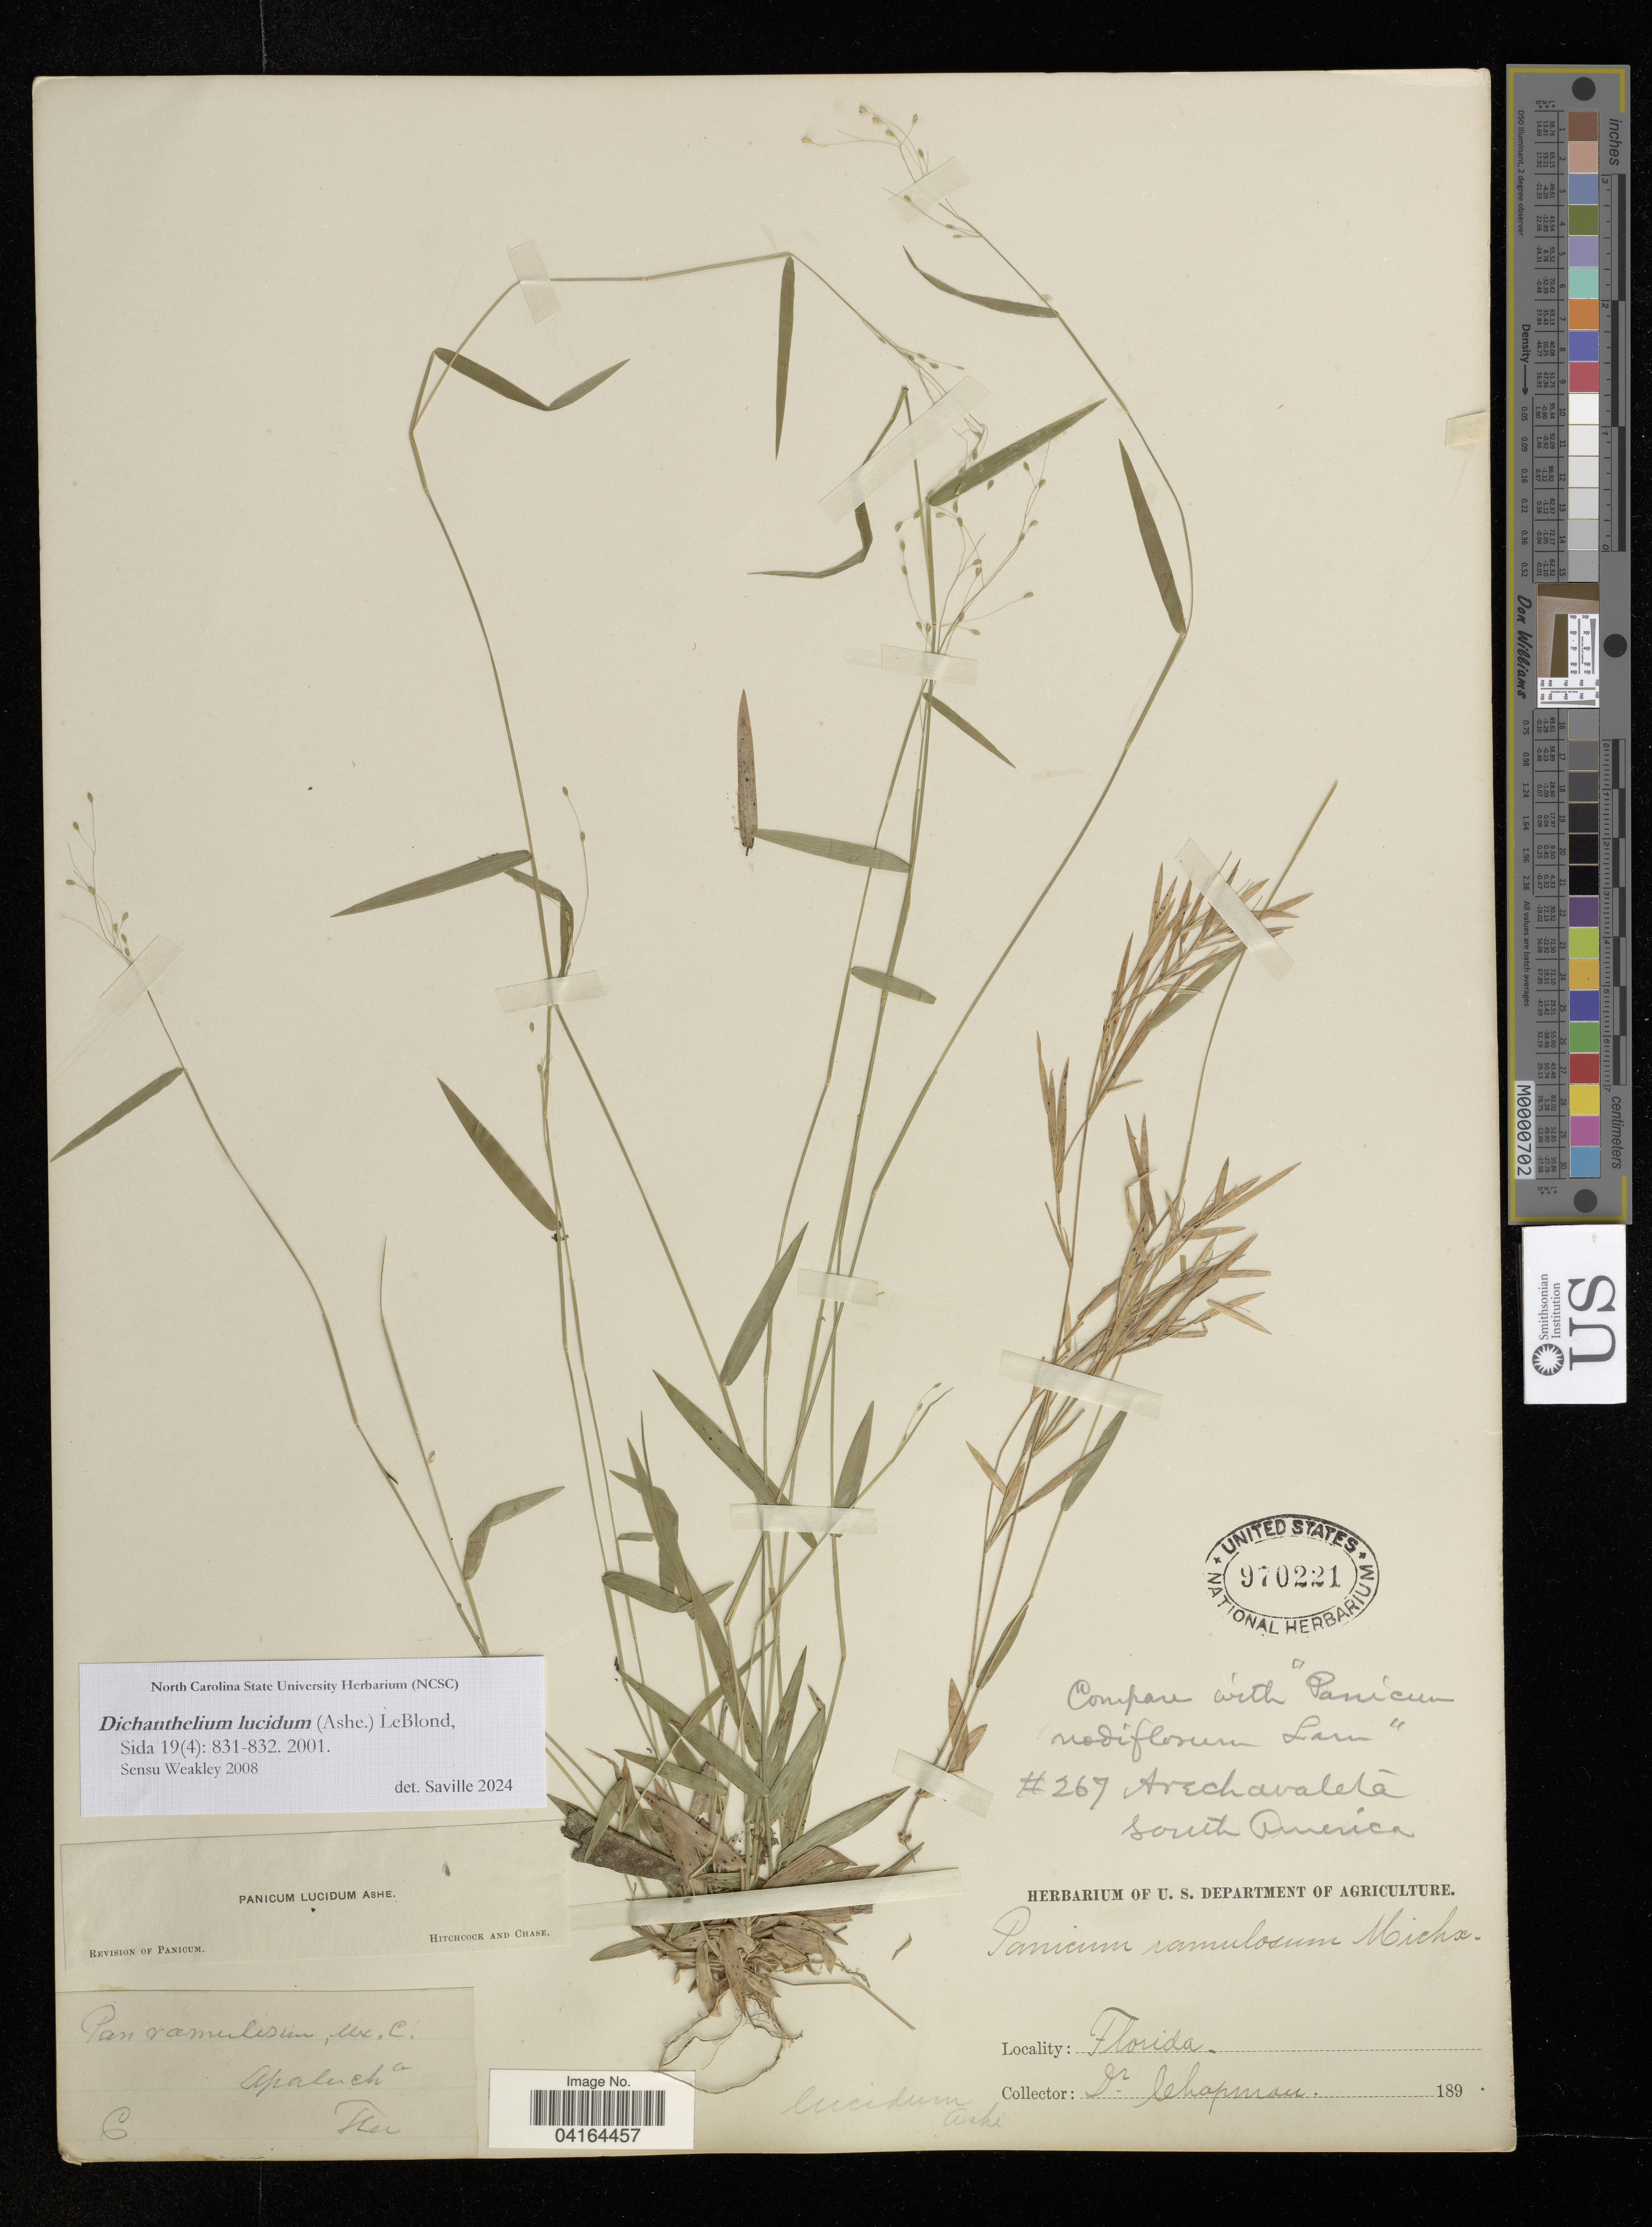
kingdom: Plantae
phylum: Tracheophyta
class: Liliopsida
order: Poales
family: Poaceae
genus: Dichanthelium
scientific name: Dichanthelium lucidum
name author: (Ashe) LeBlond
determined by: Saville, A. C., (NCSC), North Carolina State University (UNITED STATES)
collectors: A. W. Chapman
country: United States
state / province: Florida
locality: Arechavaleta.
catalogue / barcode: US 970221